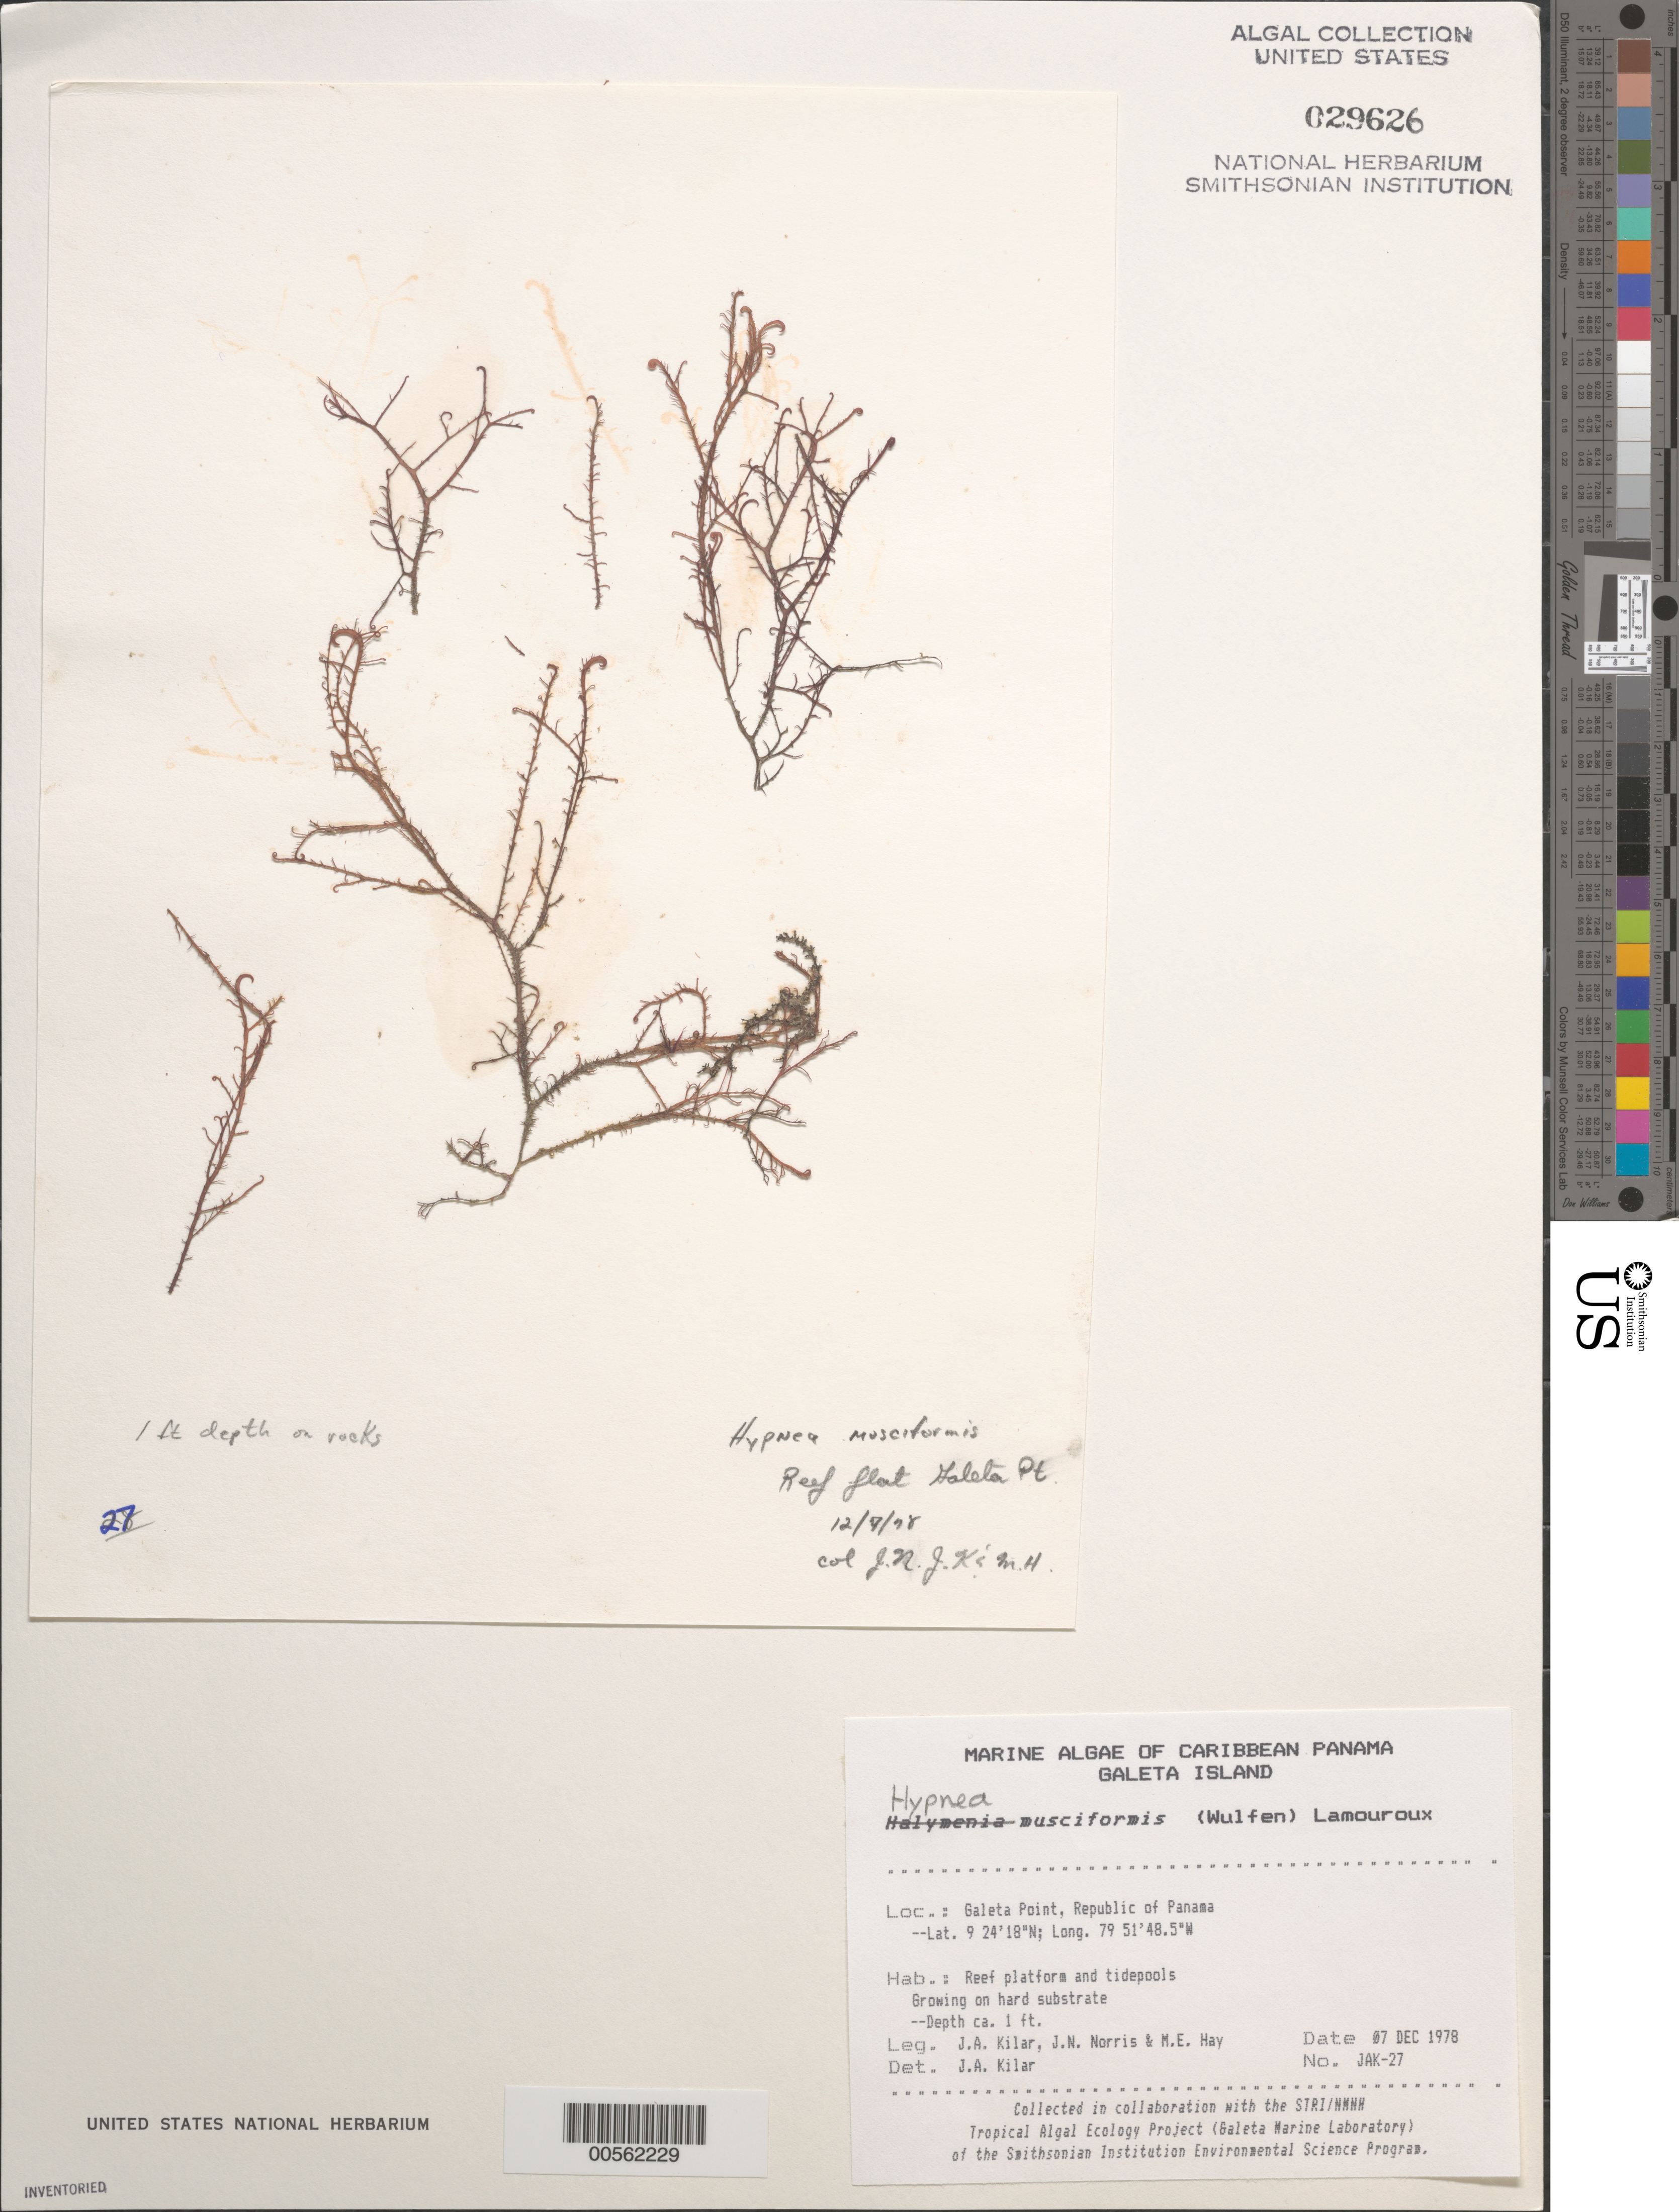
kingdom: Plantae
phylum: Rhodophyta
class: Florideophyceae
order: Gigartinales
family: Cystocloniaceae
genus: Hypnea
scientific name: Hypnea musciformis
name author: (Wulfen) J.V.Lamouroux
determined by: Kilar, J. A.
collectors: J. A. Kilar, J. N. Norris & M. E. Hay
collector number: JAK-27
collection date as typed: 07 Dec 1978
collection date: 1978-12-07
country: Panama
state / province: Colón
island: Galeta Island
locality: Galeta Point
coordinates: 9 24' 18" N, 79 51' 48.5" W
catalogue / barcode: US 29626